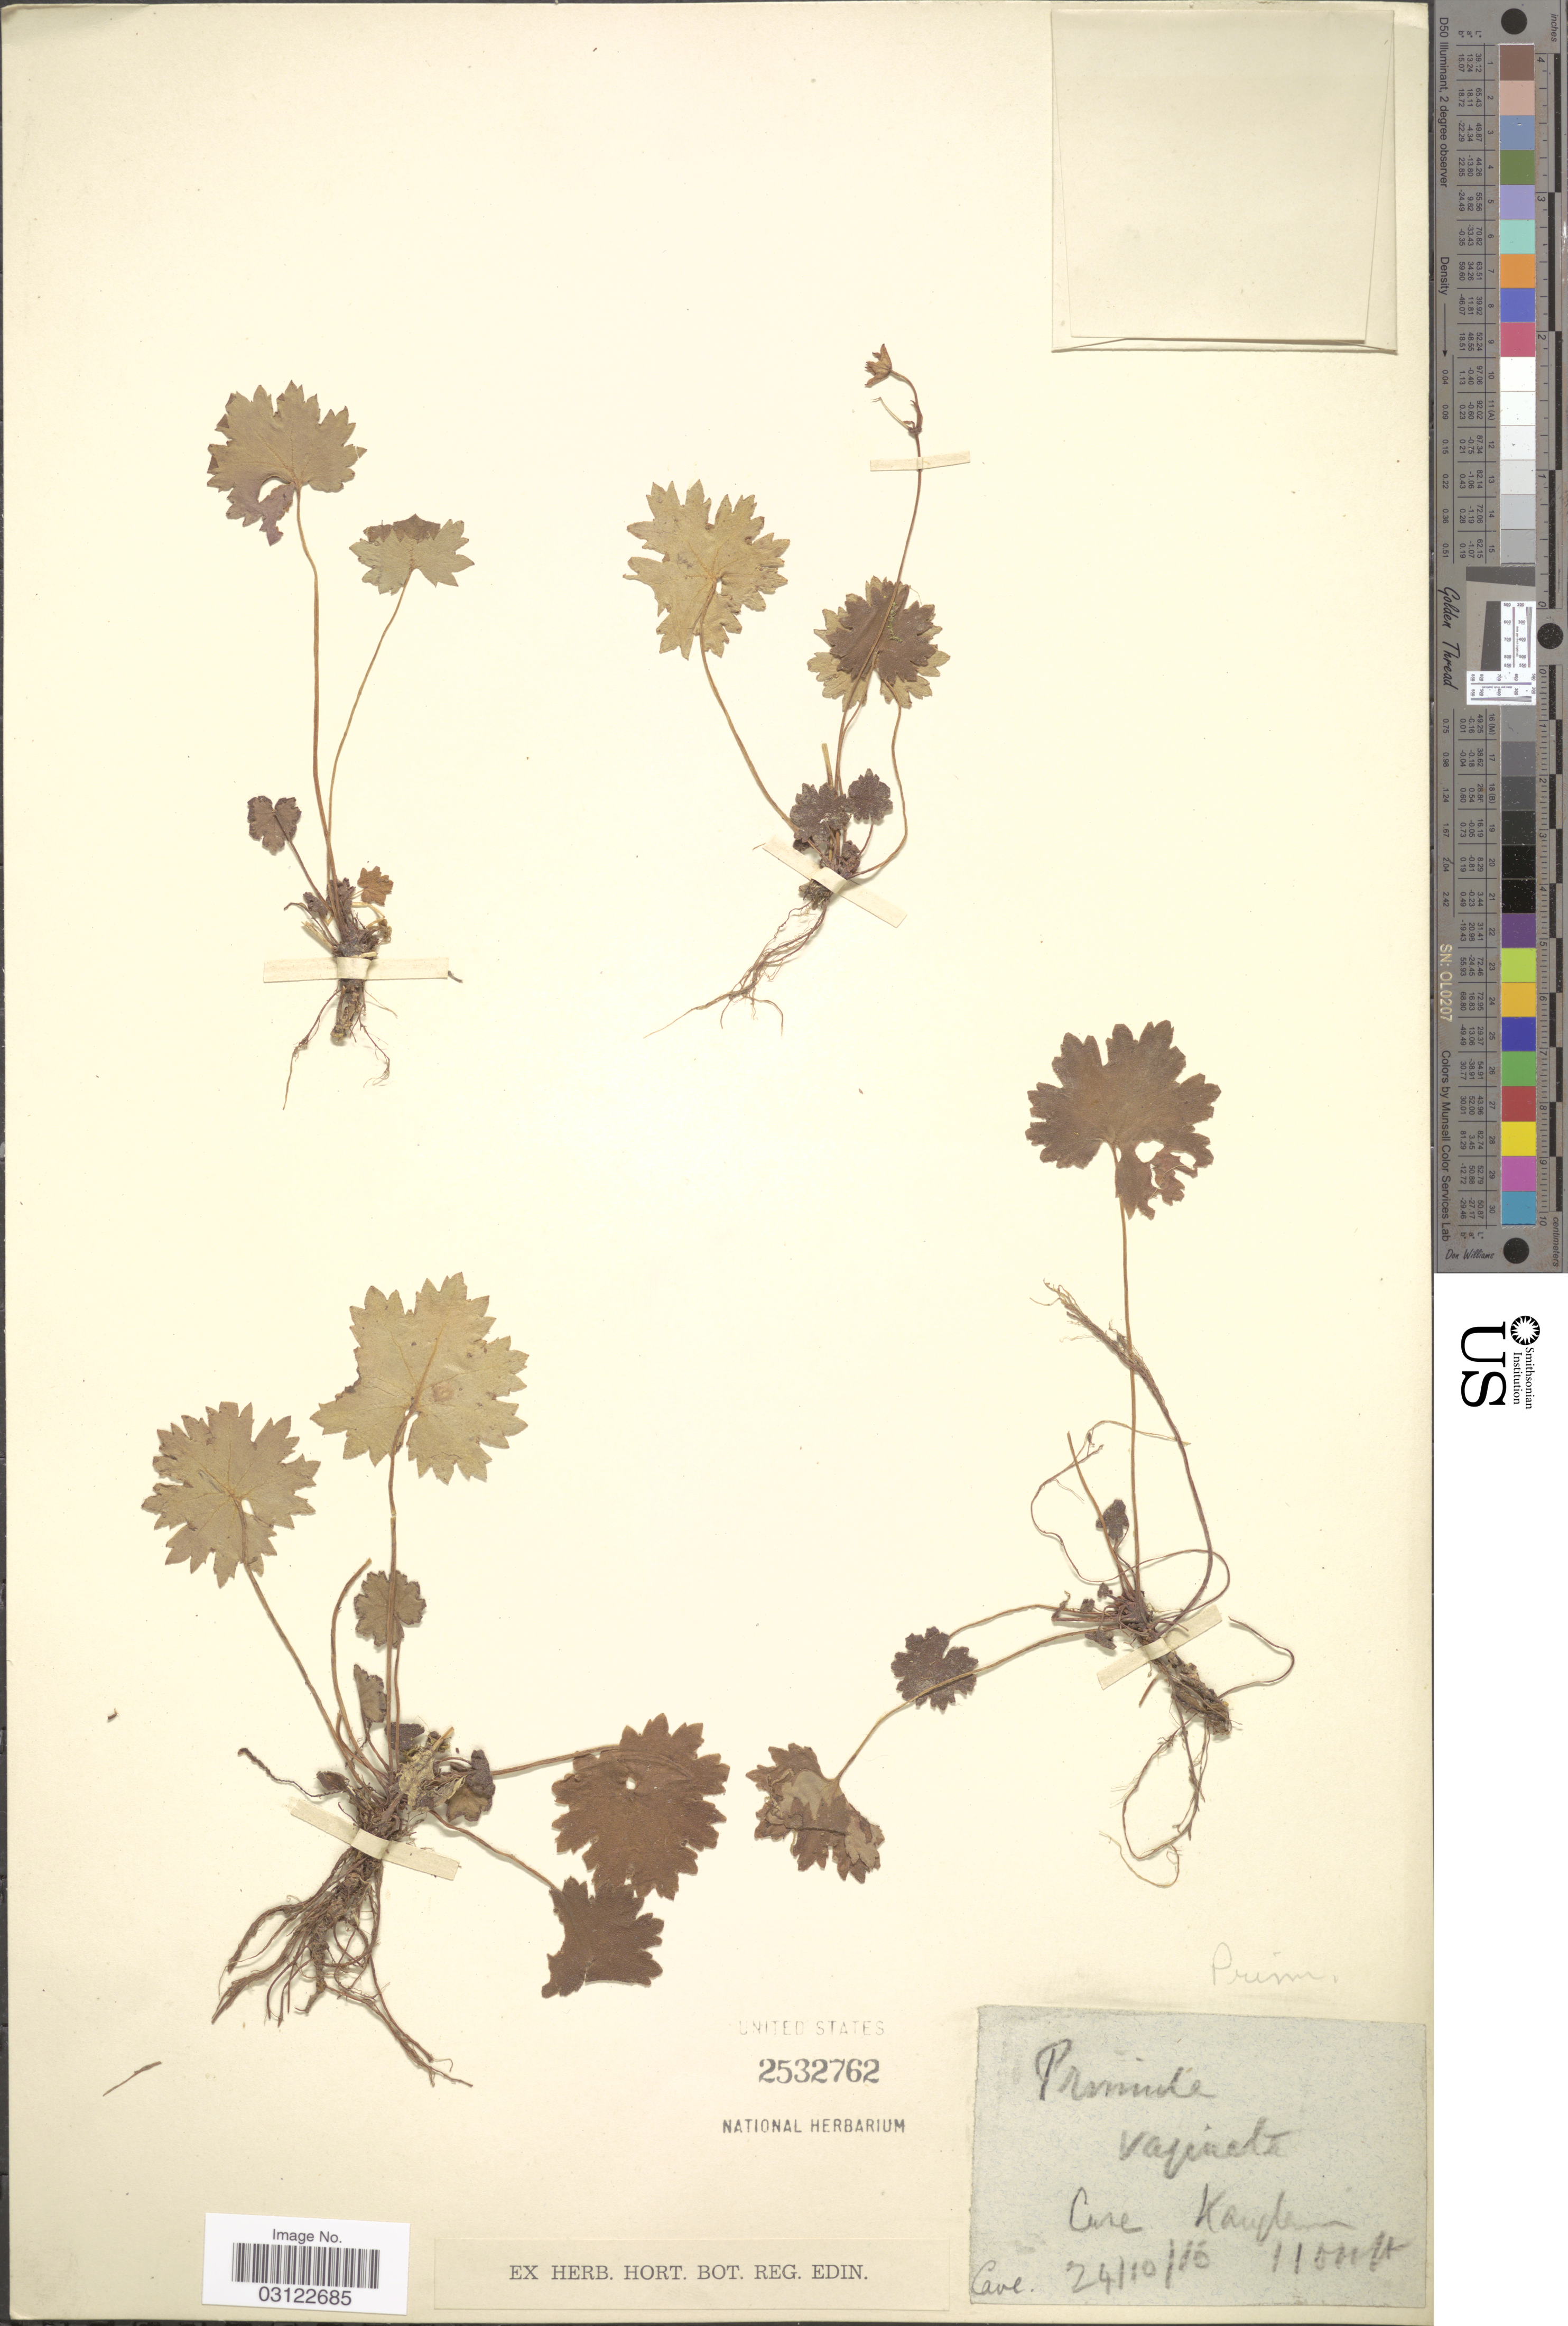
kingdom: Plantae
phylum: Tracheophyta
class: Magnoliopsida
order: Ericales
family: Primulaceae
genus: Primula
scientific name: Primula vaginata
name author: Watt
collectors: Cave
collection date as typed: Transcribed d/m/y: 24/10/16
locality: Kanglasa [interpreted].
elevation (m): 3353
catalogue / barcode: US 2532762